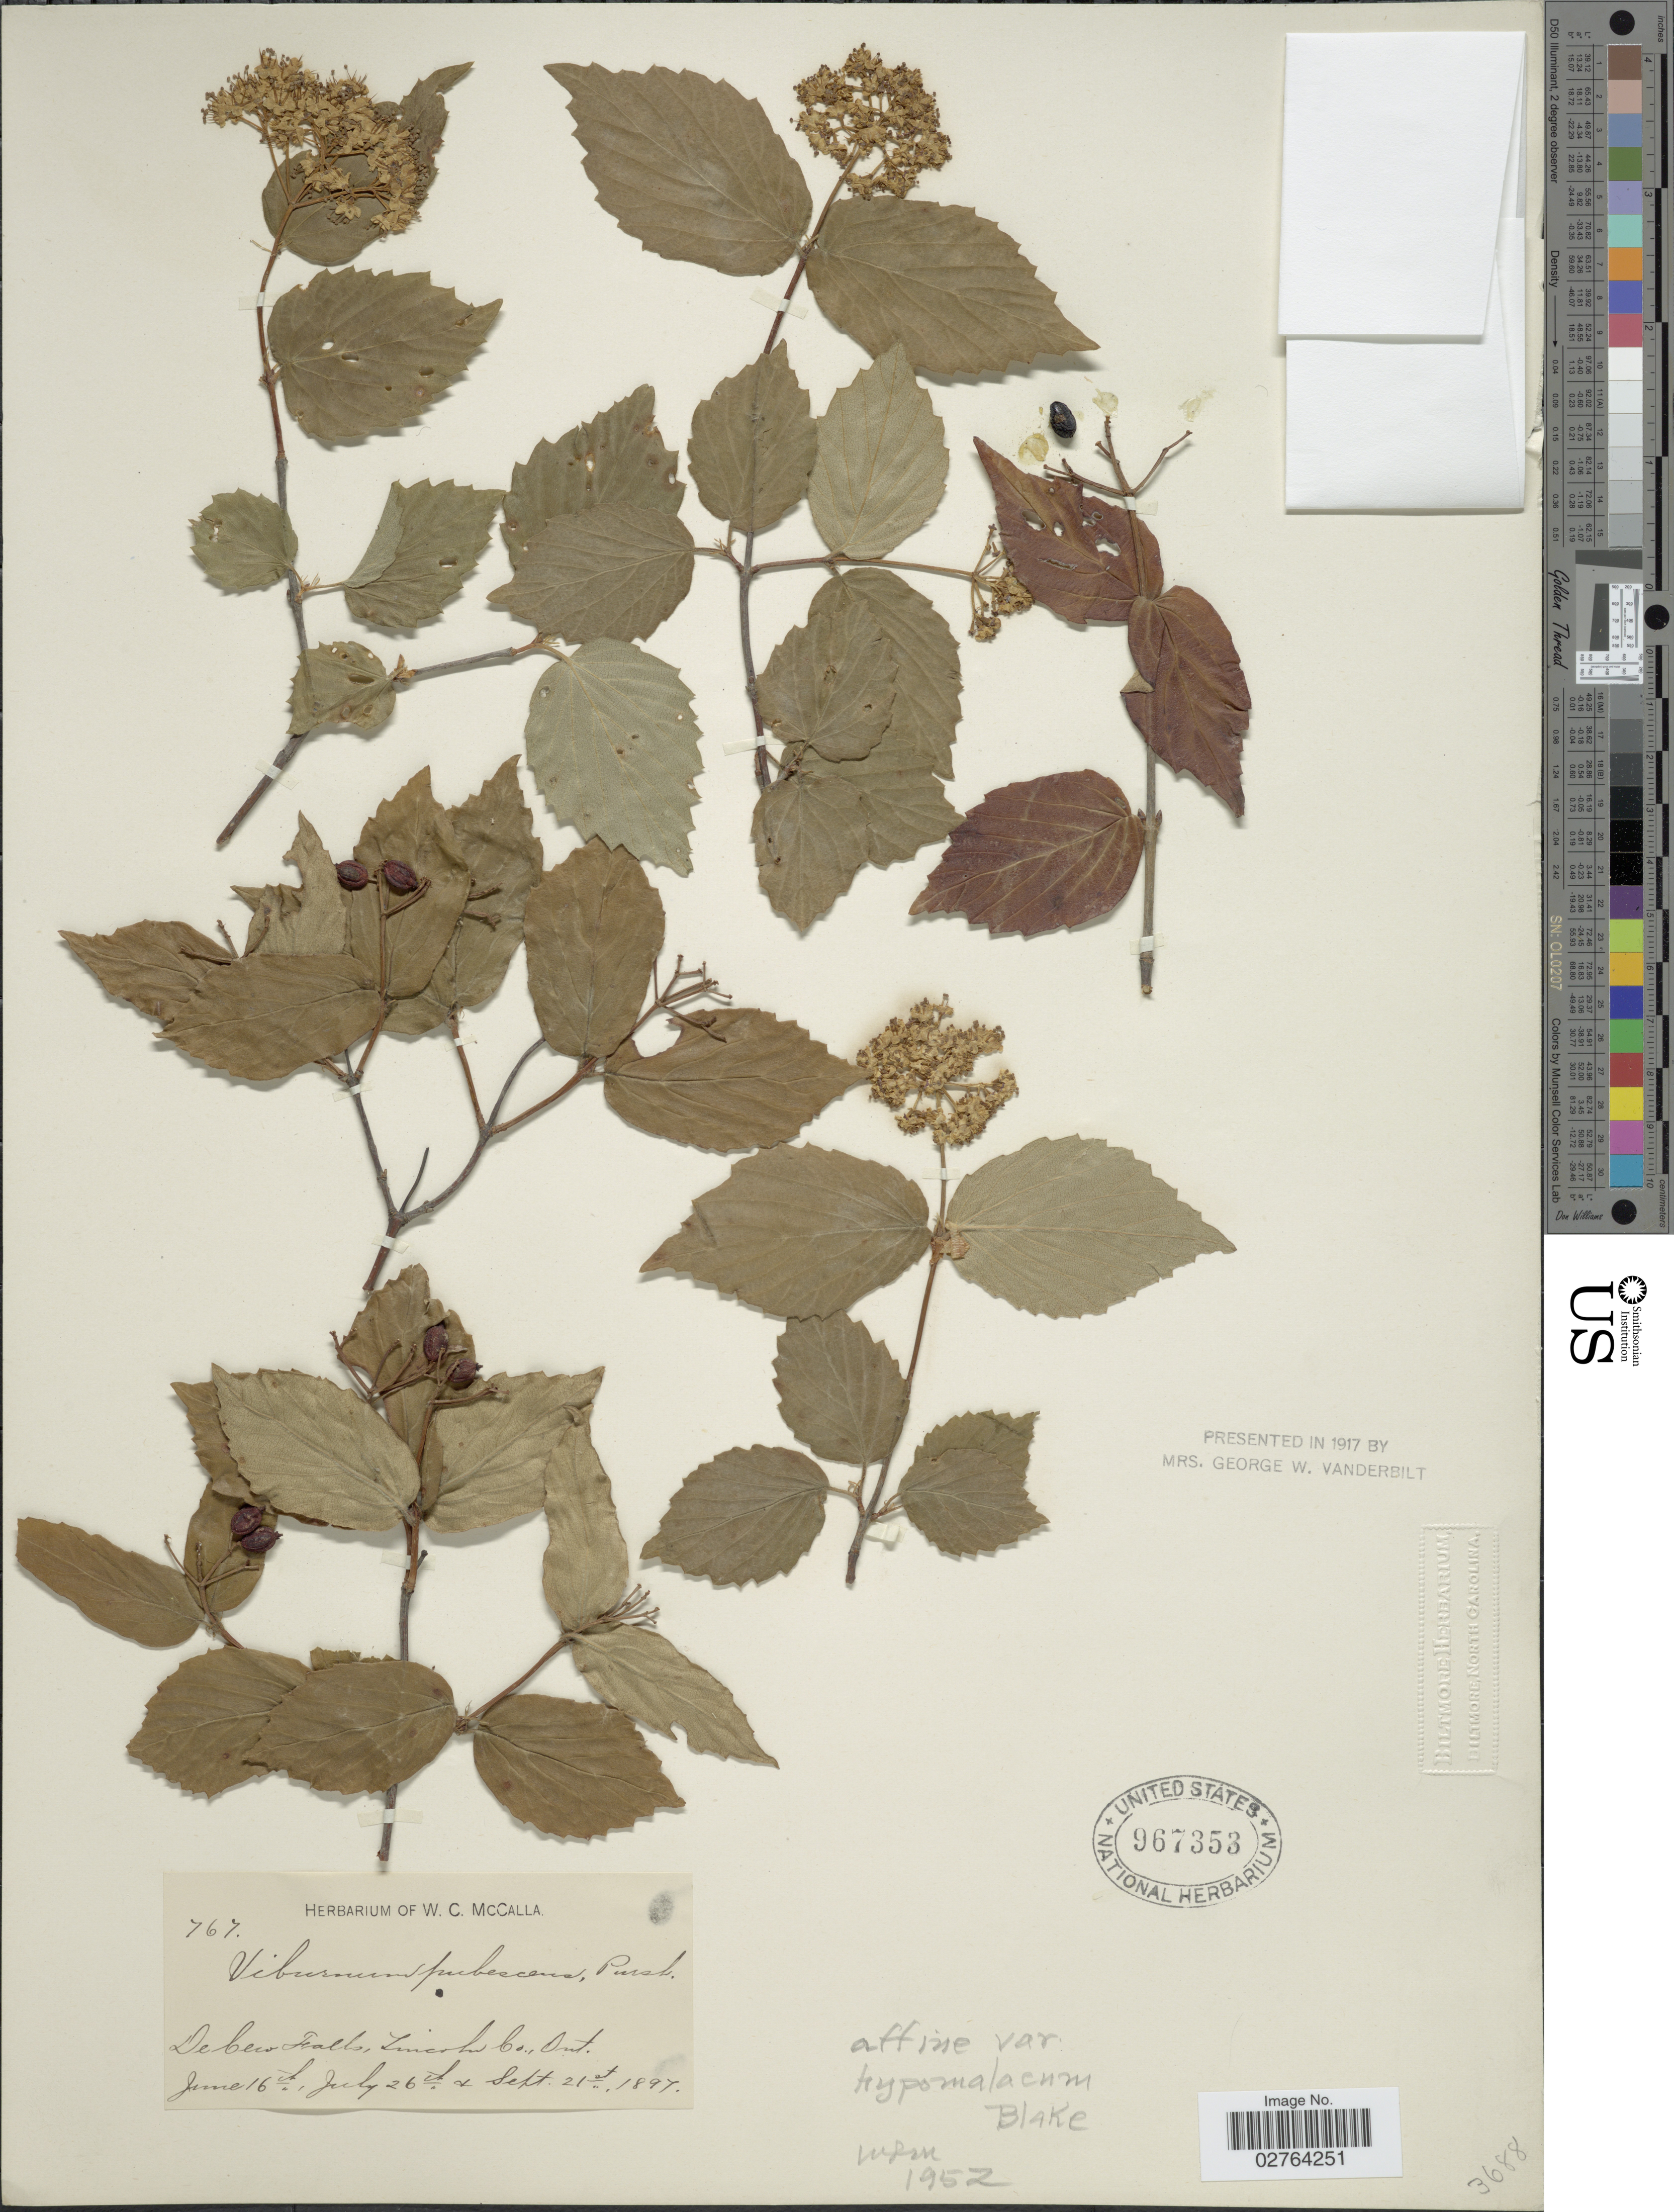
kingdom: Plantae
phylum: Tracheophyta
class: Magnoliopsida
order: Dipsacales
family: Viburnaceae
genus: Viburnum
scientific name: Viburnum rafinesqueanum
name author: Schult.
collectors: ex herb. W. C. McCalla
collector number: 767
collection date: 1897-06-16/1897-09-21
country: Canada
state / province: Ontario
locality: De Cew Falls, Lincoln Co., Ont.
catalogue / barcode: US 967353